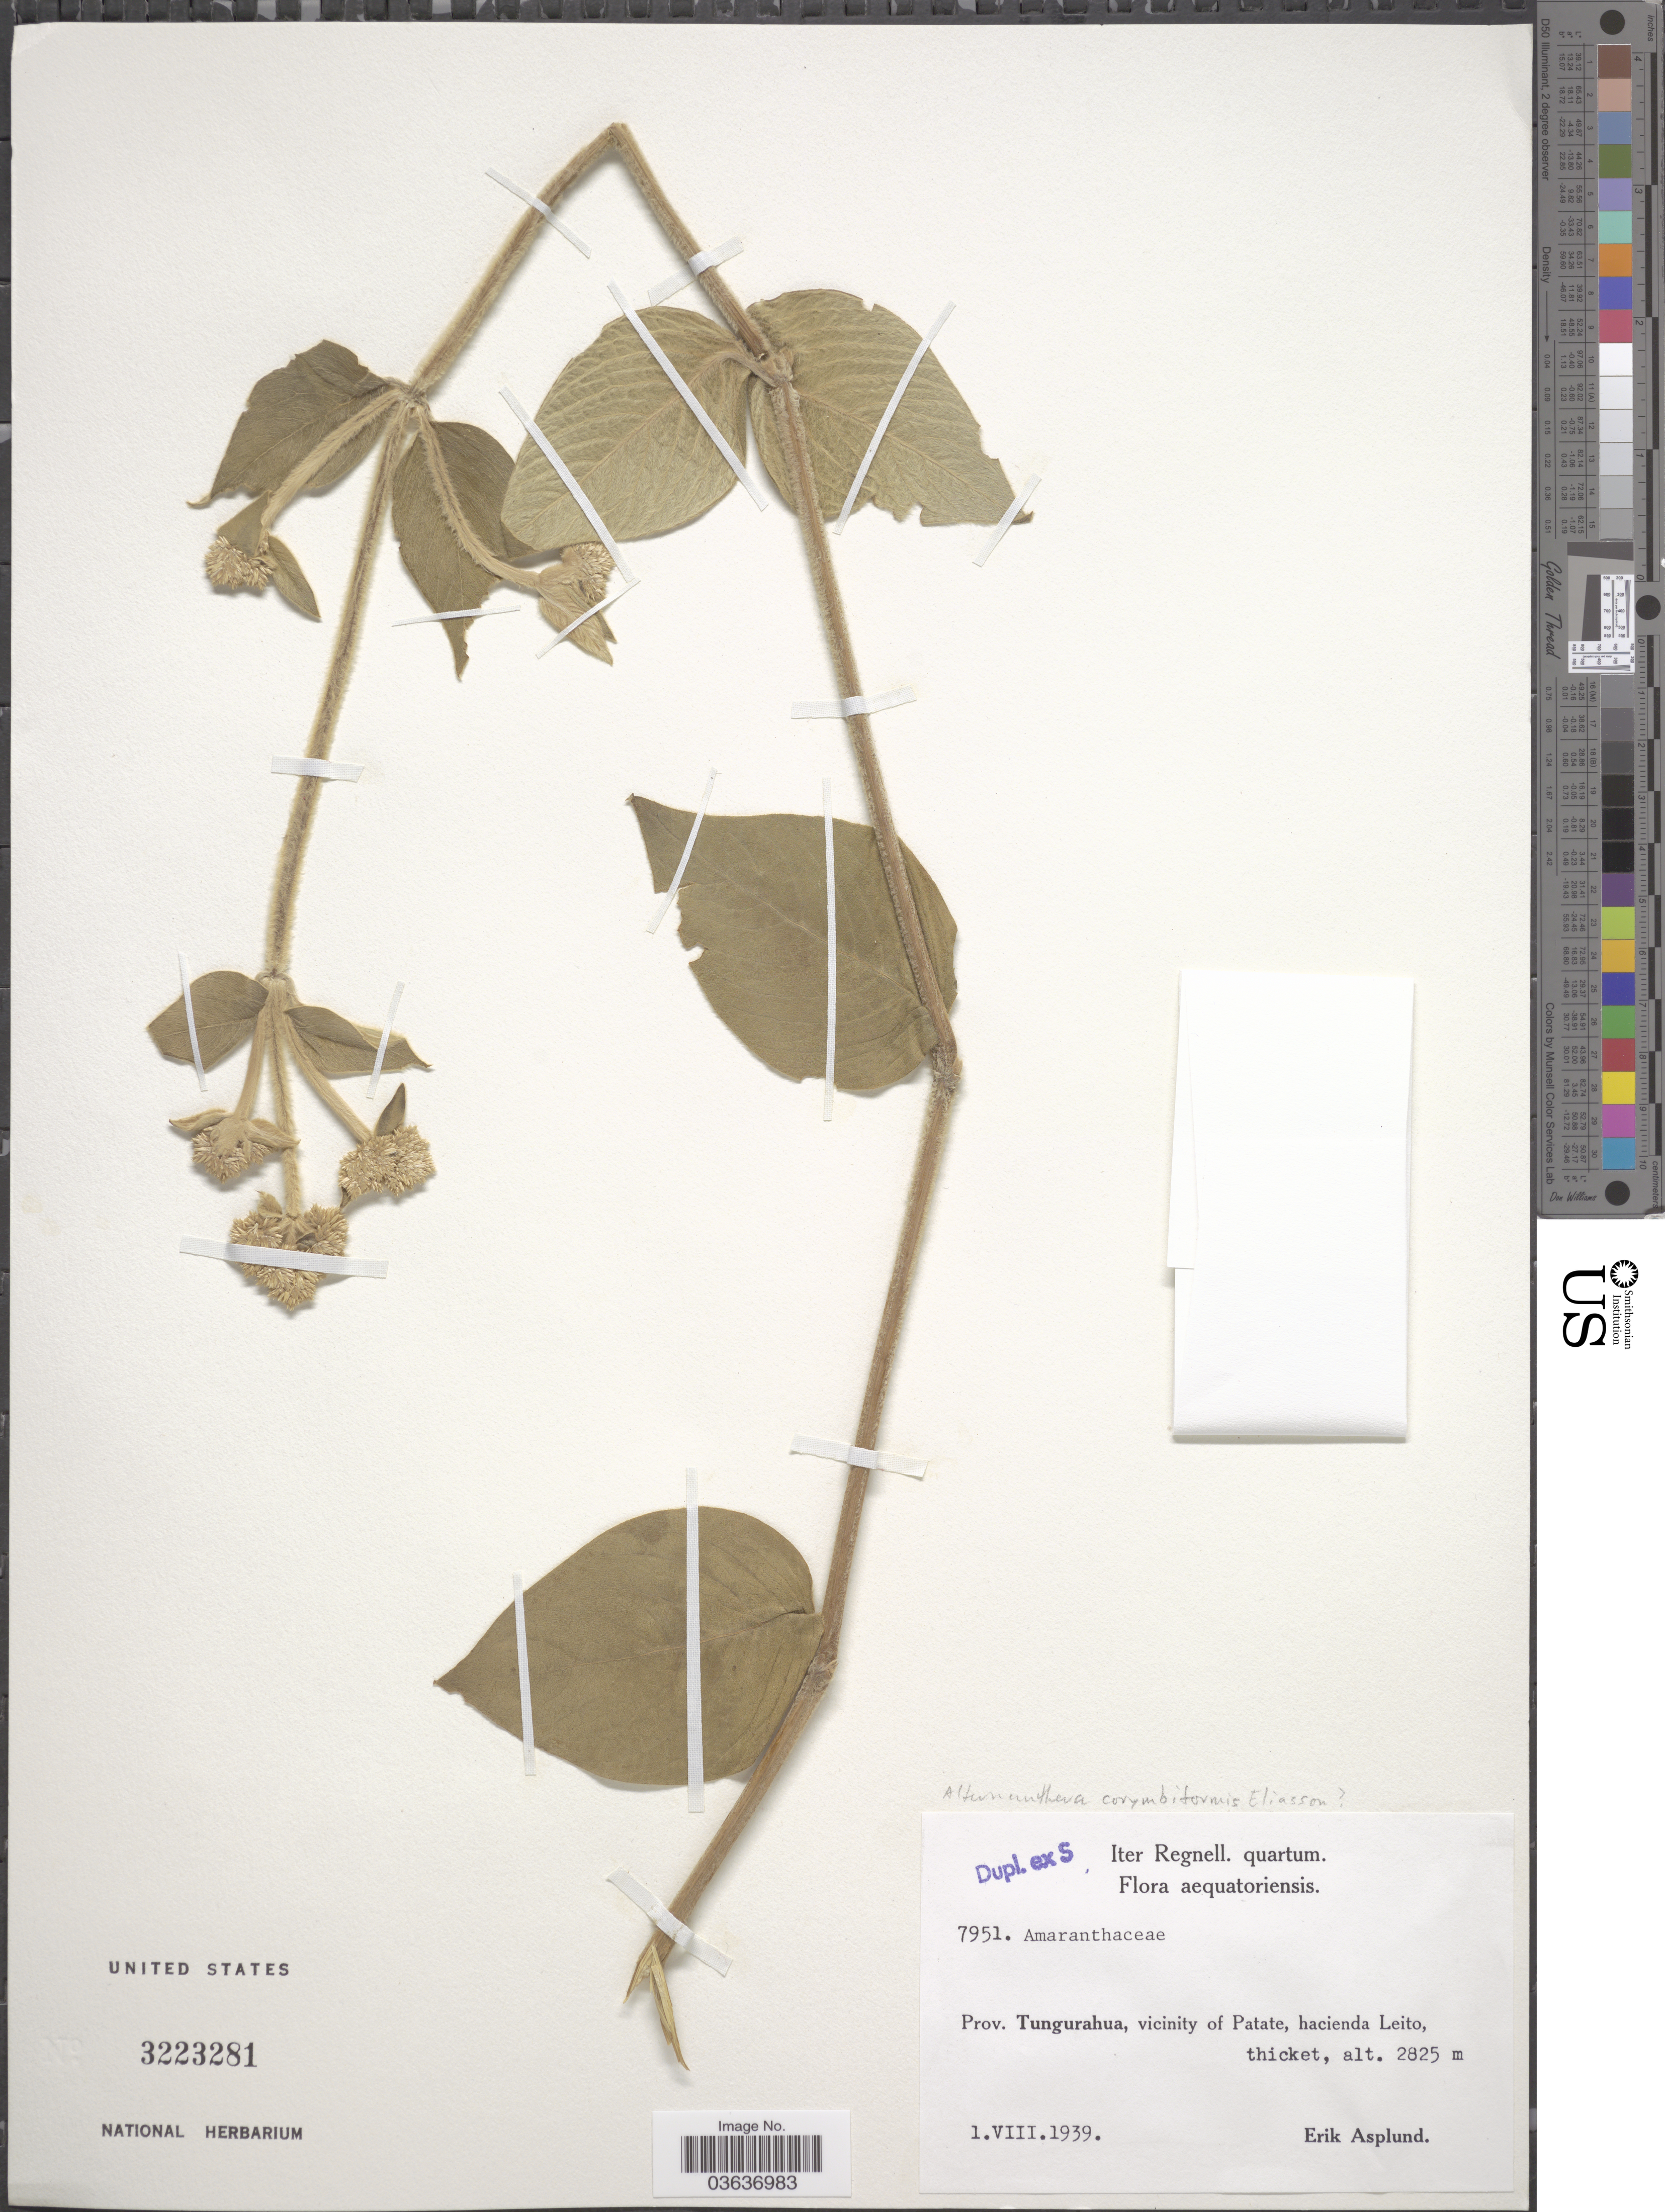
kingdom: Plantae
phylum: Tracheophyta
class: Magnoliopsida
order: Caryophyllales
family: Amaranthaceae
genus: Alternanthera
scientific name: Alternanthera sp.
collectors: E. Asplund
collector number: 7951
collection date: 1939-08-01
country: Ecuador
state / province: Tungurahua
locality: Vicinity of Patate, hacienda Leito.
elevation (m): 2825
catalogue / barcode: US 3223281